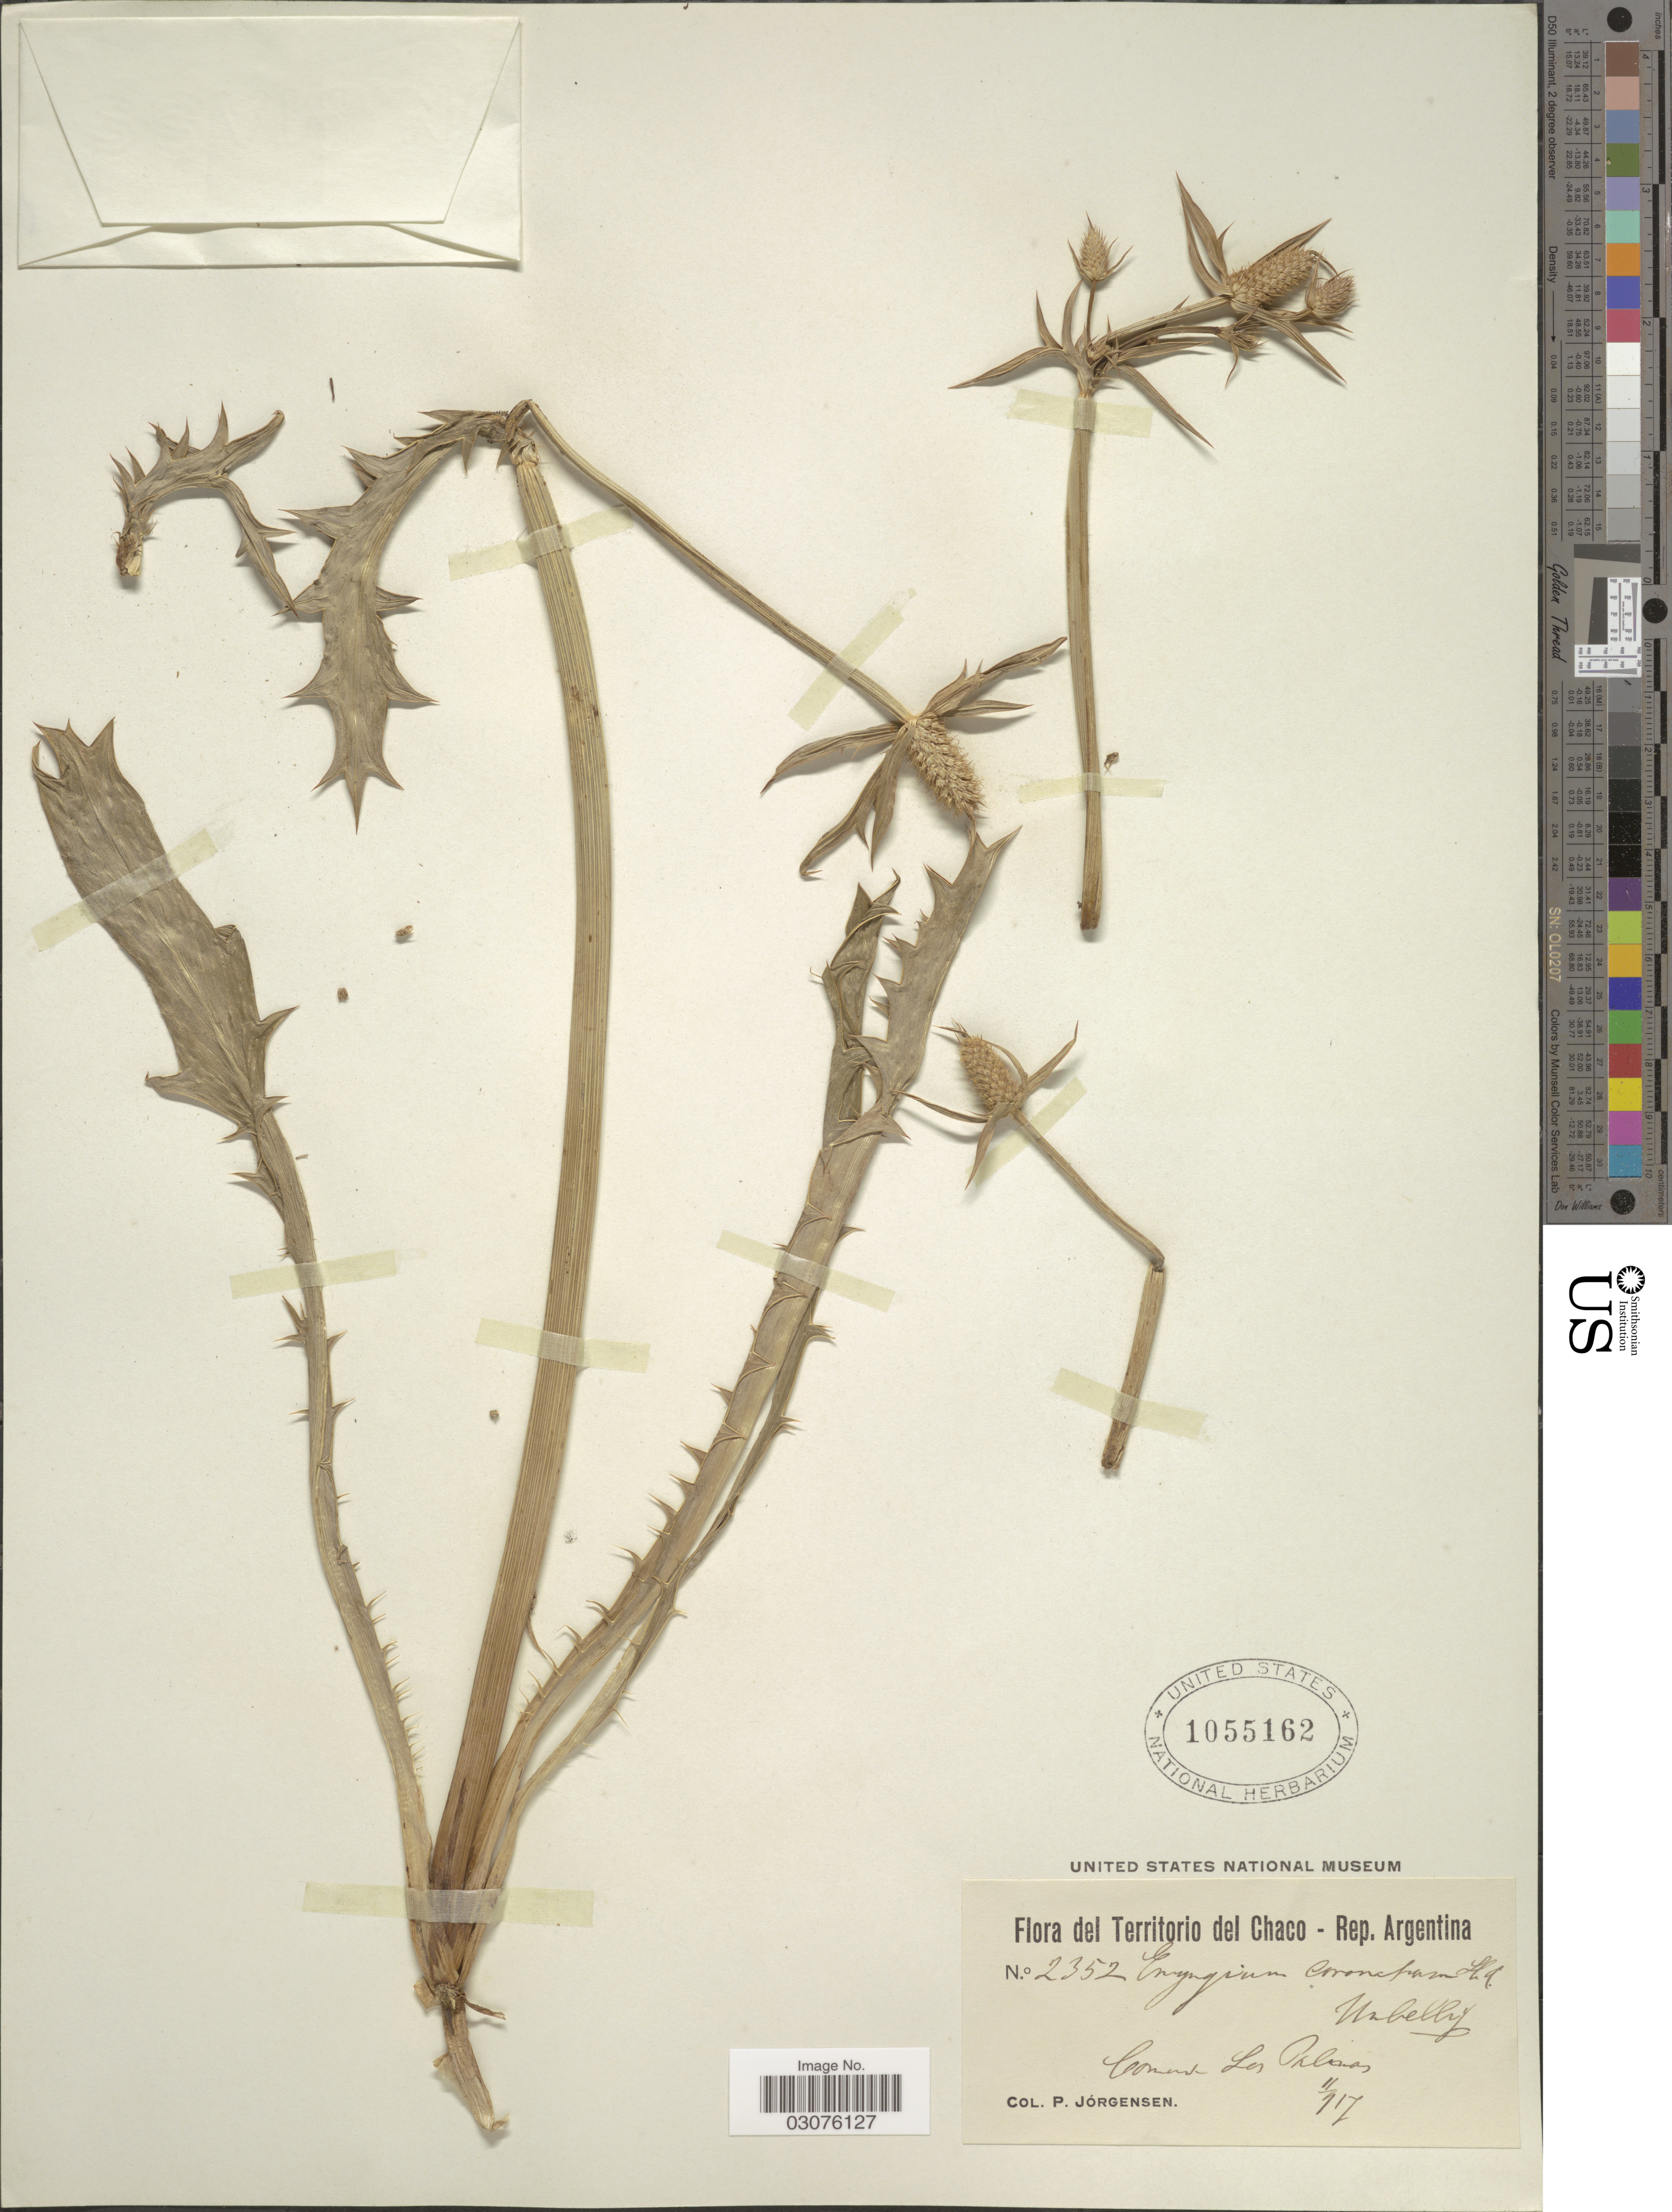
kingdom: Plantae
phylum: Tracheophyta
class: Magnoliopsida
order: Apiales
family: Apiaceae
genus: Eryngium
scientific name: Eryngium coronatum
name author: Hook. & Arn.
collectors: P. Jörgensen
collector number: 2352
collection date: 1917-11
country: Argentina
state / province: Chaco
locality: Territorio del Chaco - Rep. Argentina. Común Las Palmas.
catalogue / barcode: US 1055162